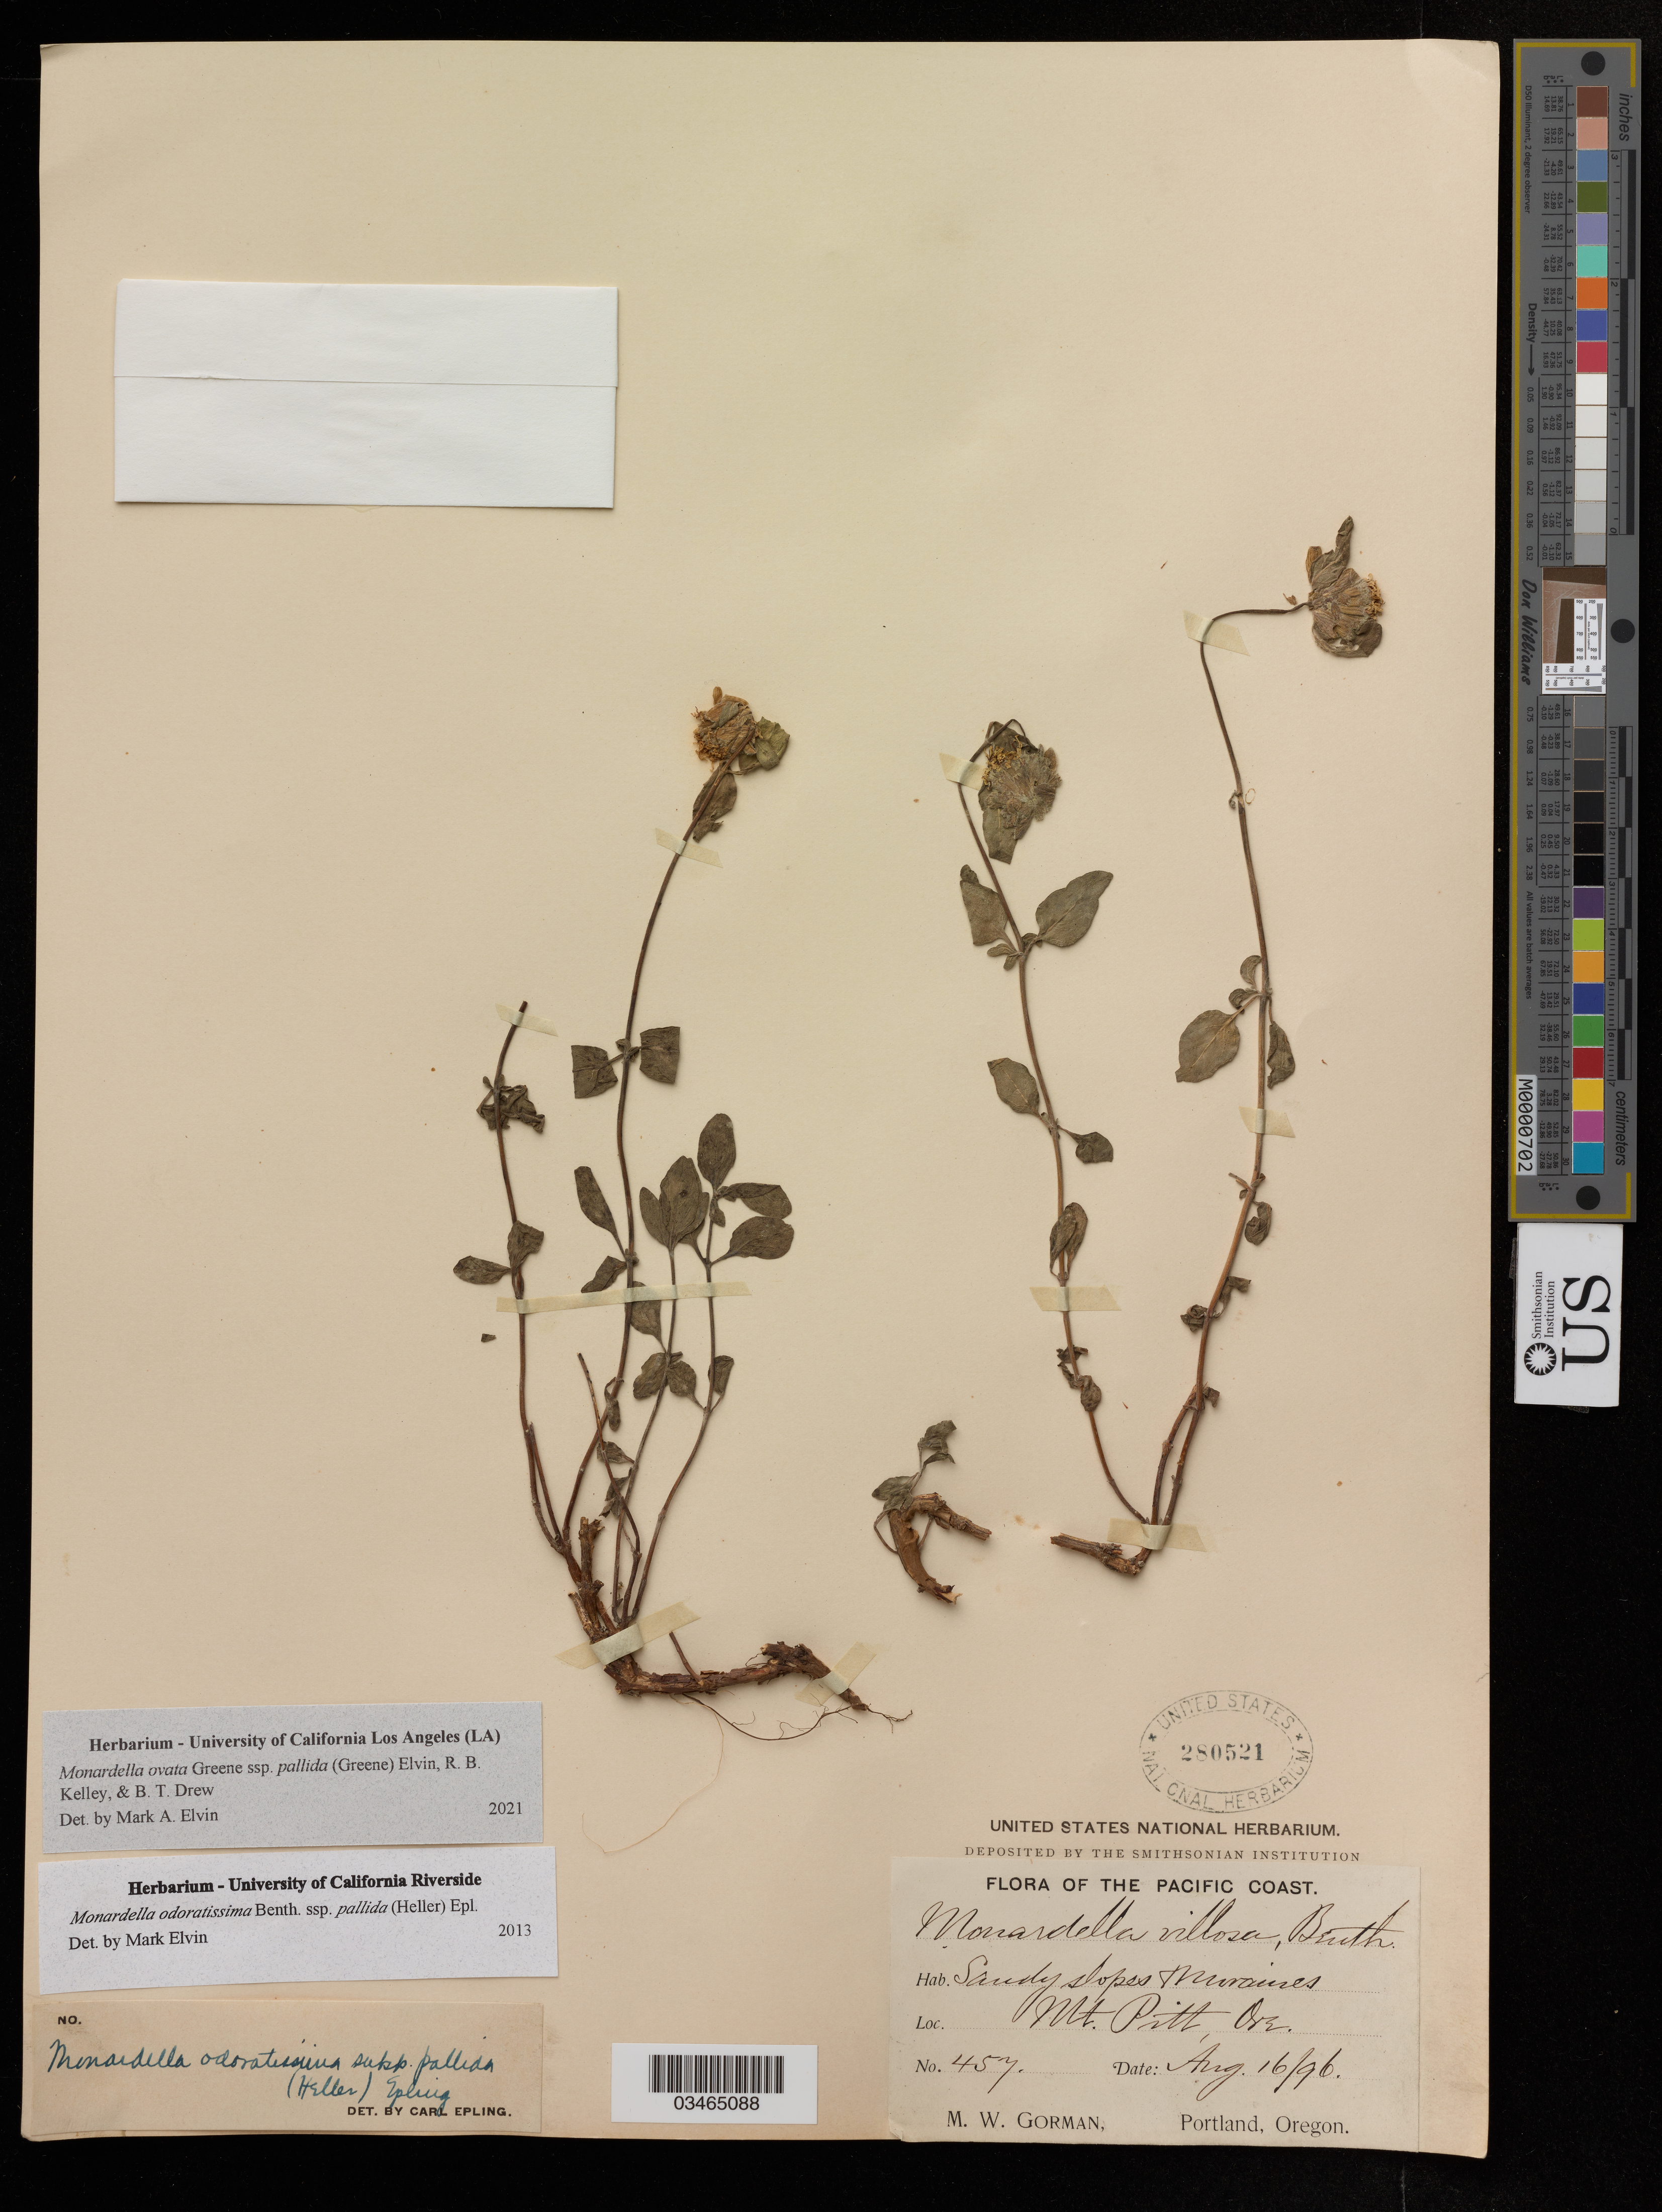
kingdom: Plantae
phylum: Tracheophyta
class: Magnoliopsida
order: Lamiales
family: Lamiaceae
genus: Monardella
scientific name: Monardella ovata subsp. pallida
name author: (Greene) Elvin et al.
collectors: M. Gorman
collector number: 457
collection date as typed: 16 Aug96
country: United States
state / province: Oregon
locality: The Pacific Coast. Mt. Pitt.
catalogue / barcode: US 28051